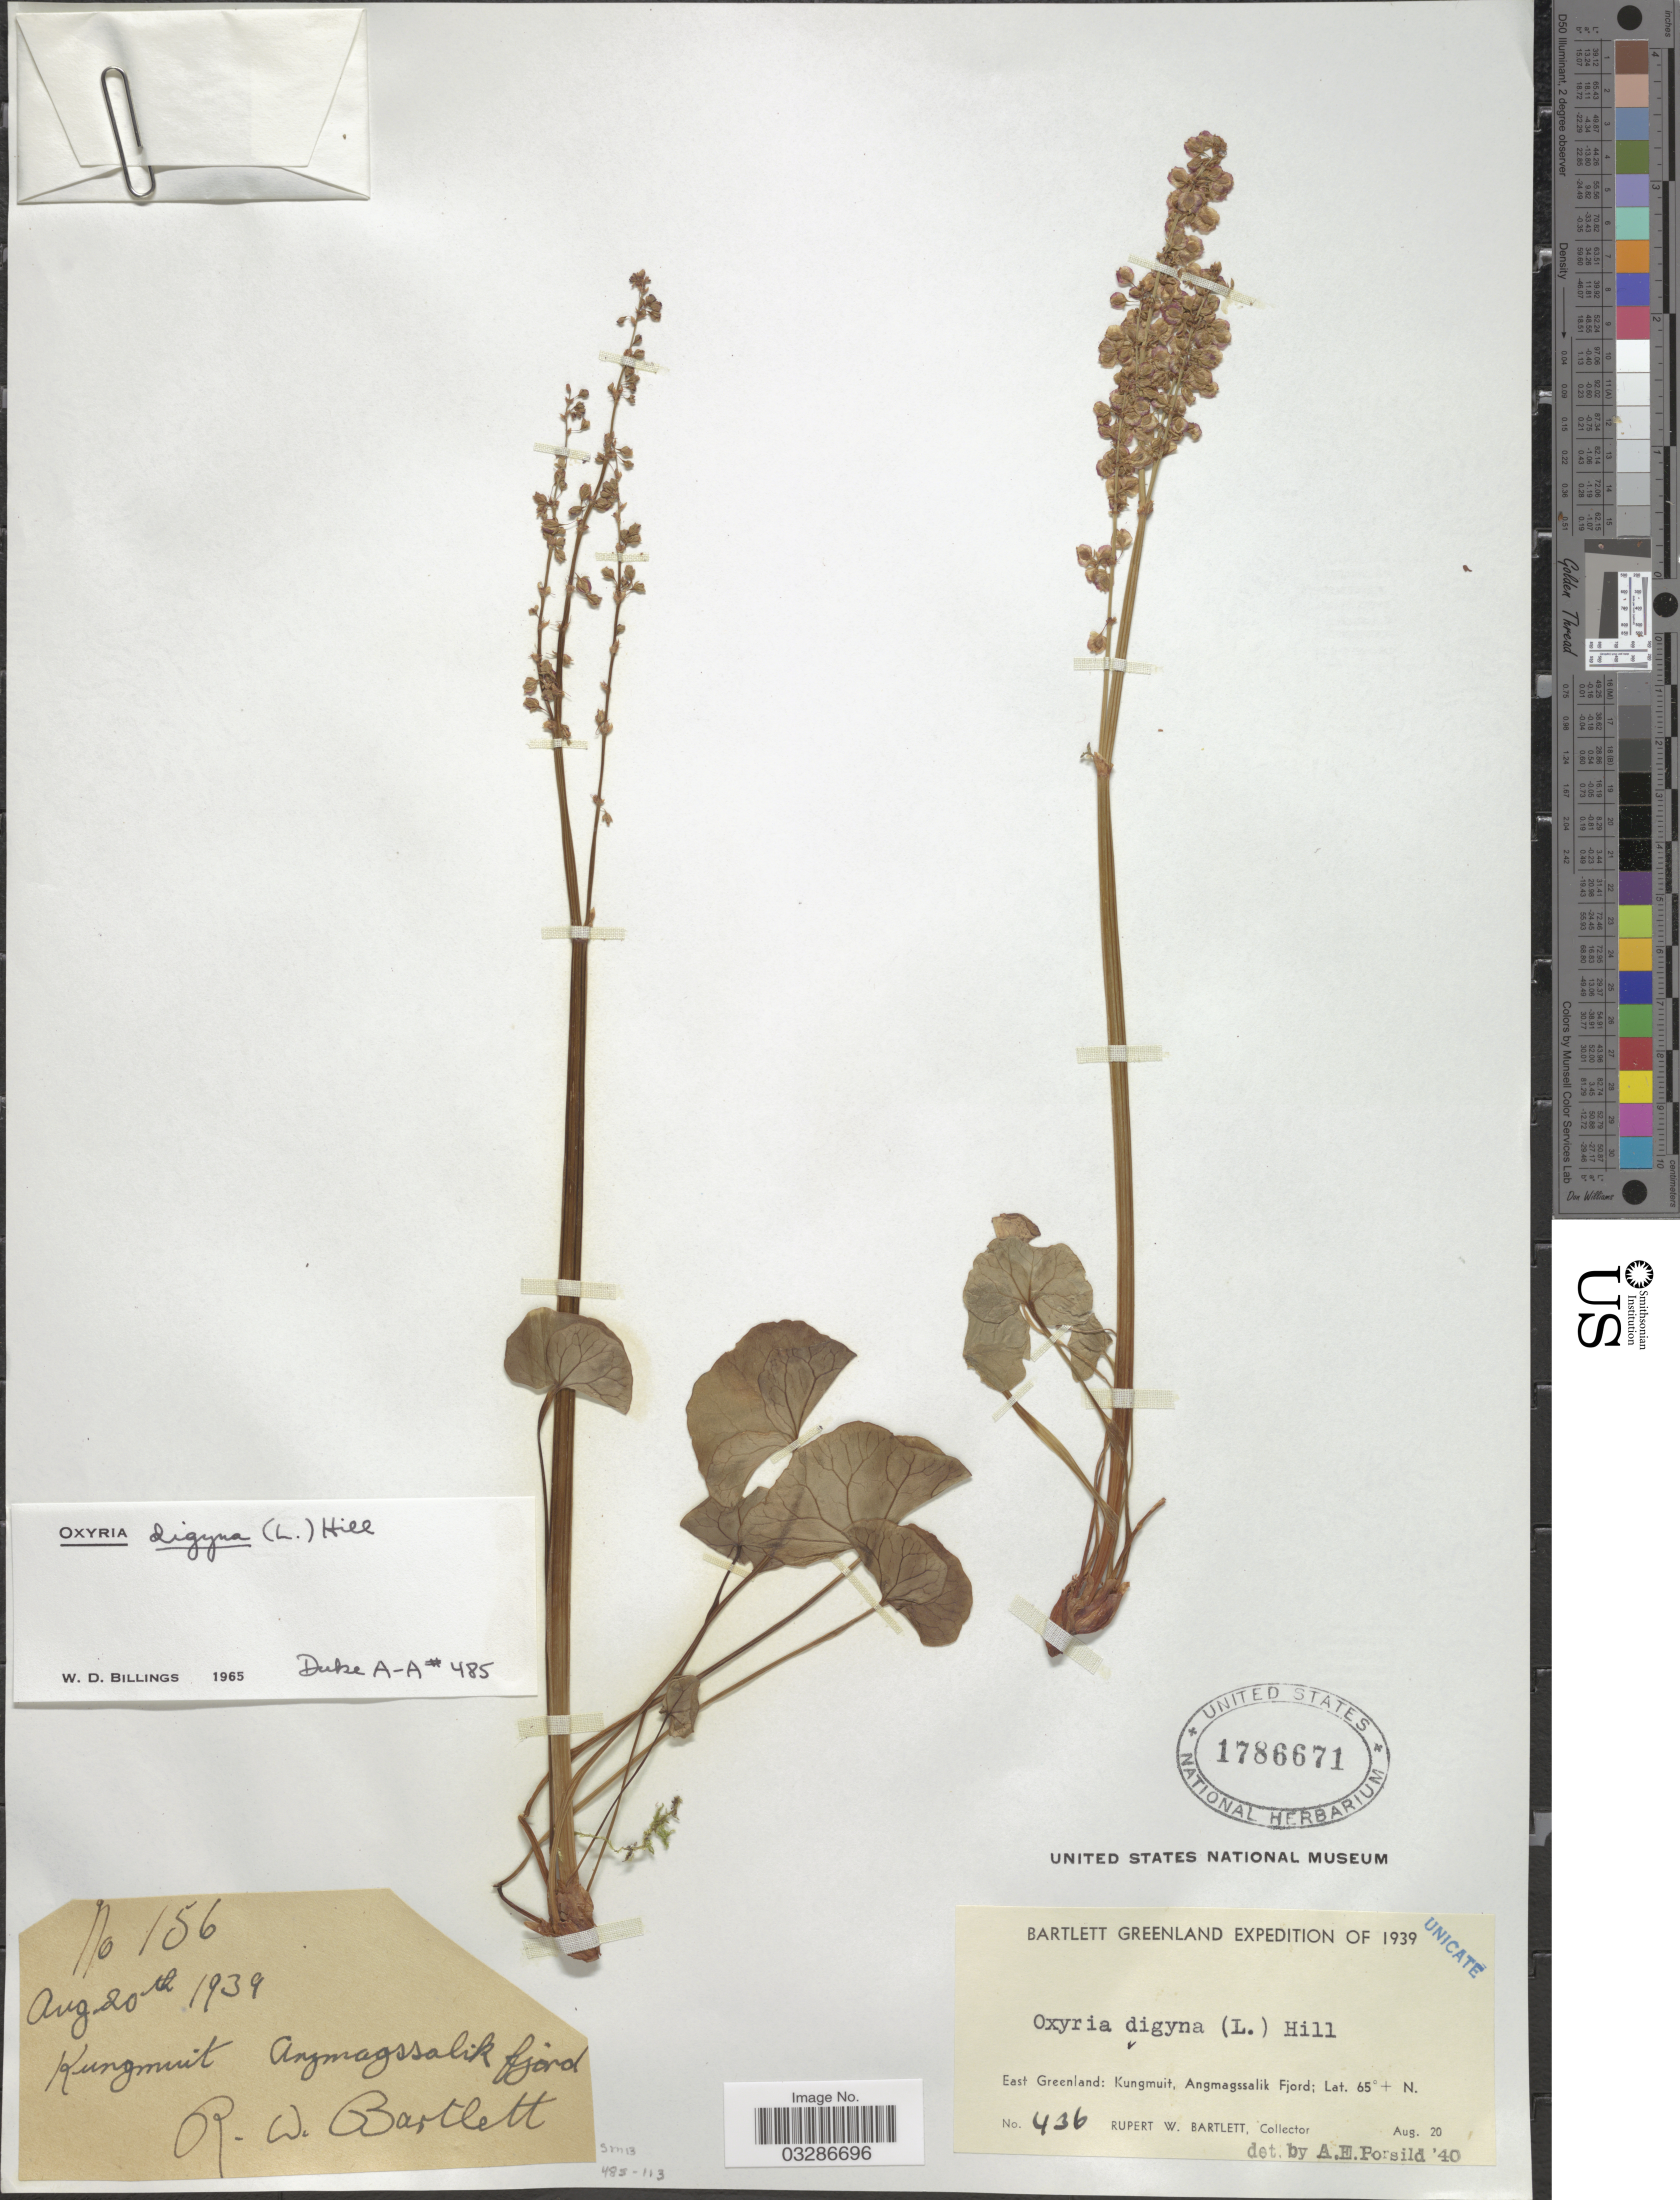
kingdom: Plantae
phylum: Tracheophyta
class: Magnoliopsida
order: Caryophyllales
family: Polygonaceae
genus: Oxyria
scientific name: Oxyria digyna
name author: (L.) Hill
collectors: R. W. Bartlett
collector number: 436/156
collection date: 1939-08-20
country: Greenland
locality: East Greenland: Kungmuit, Angmagssalik Fjord.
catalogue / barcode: US 1786671